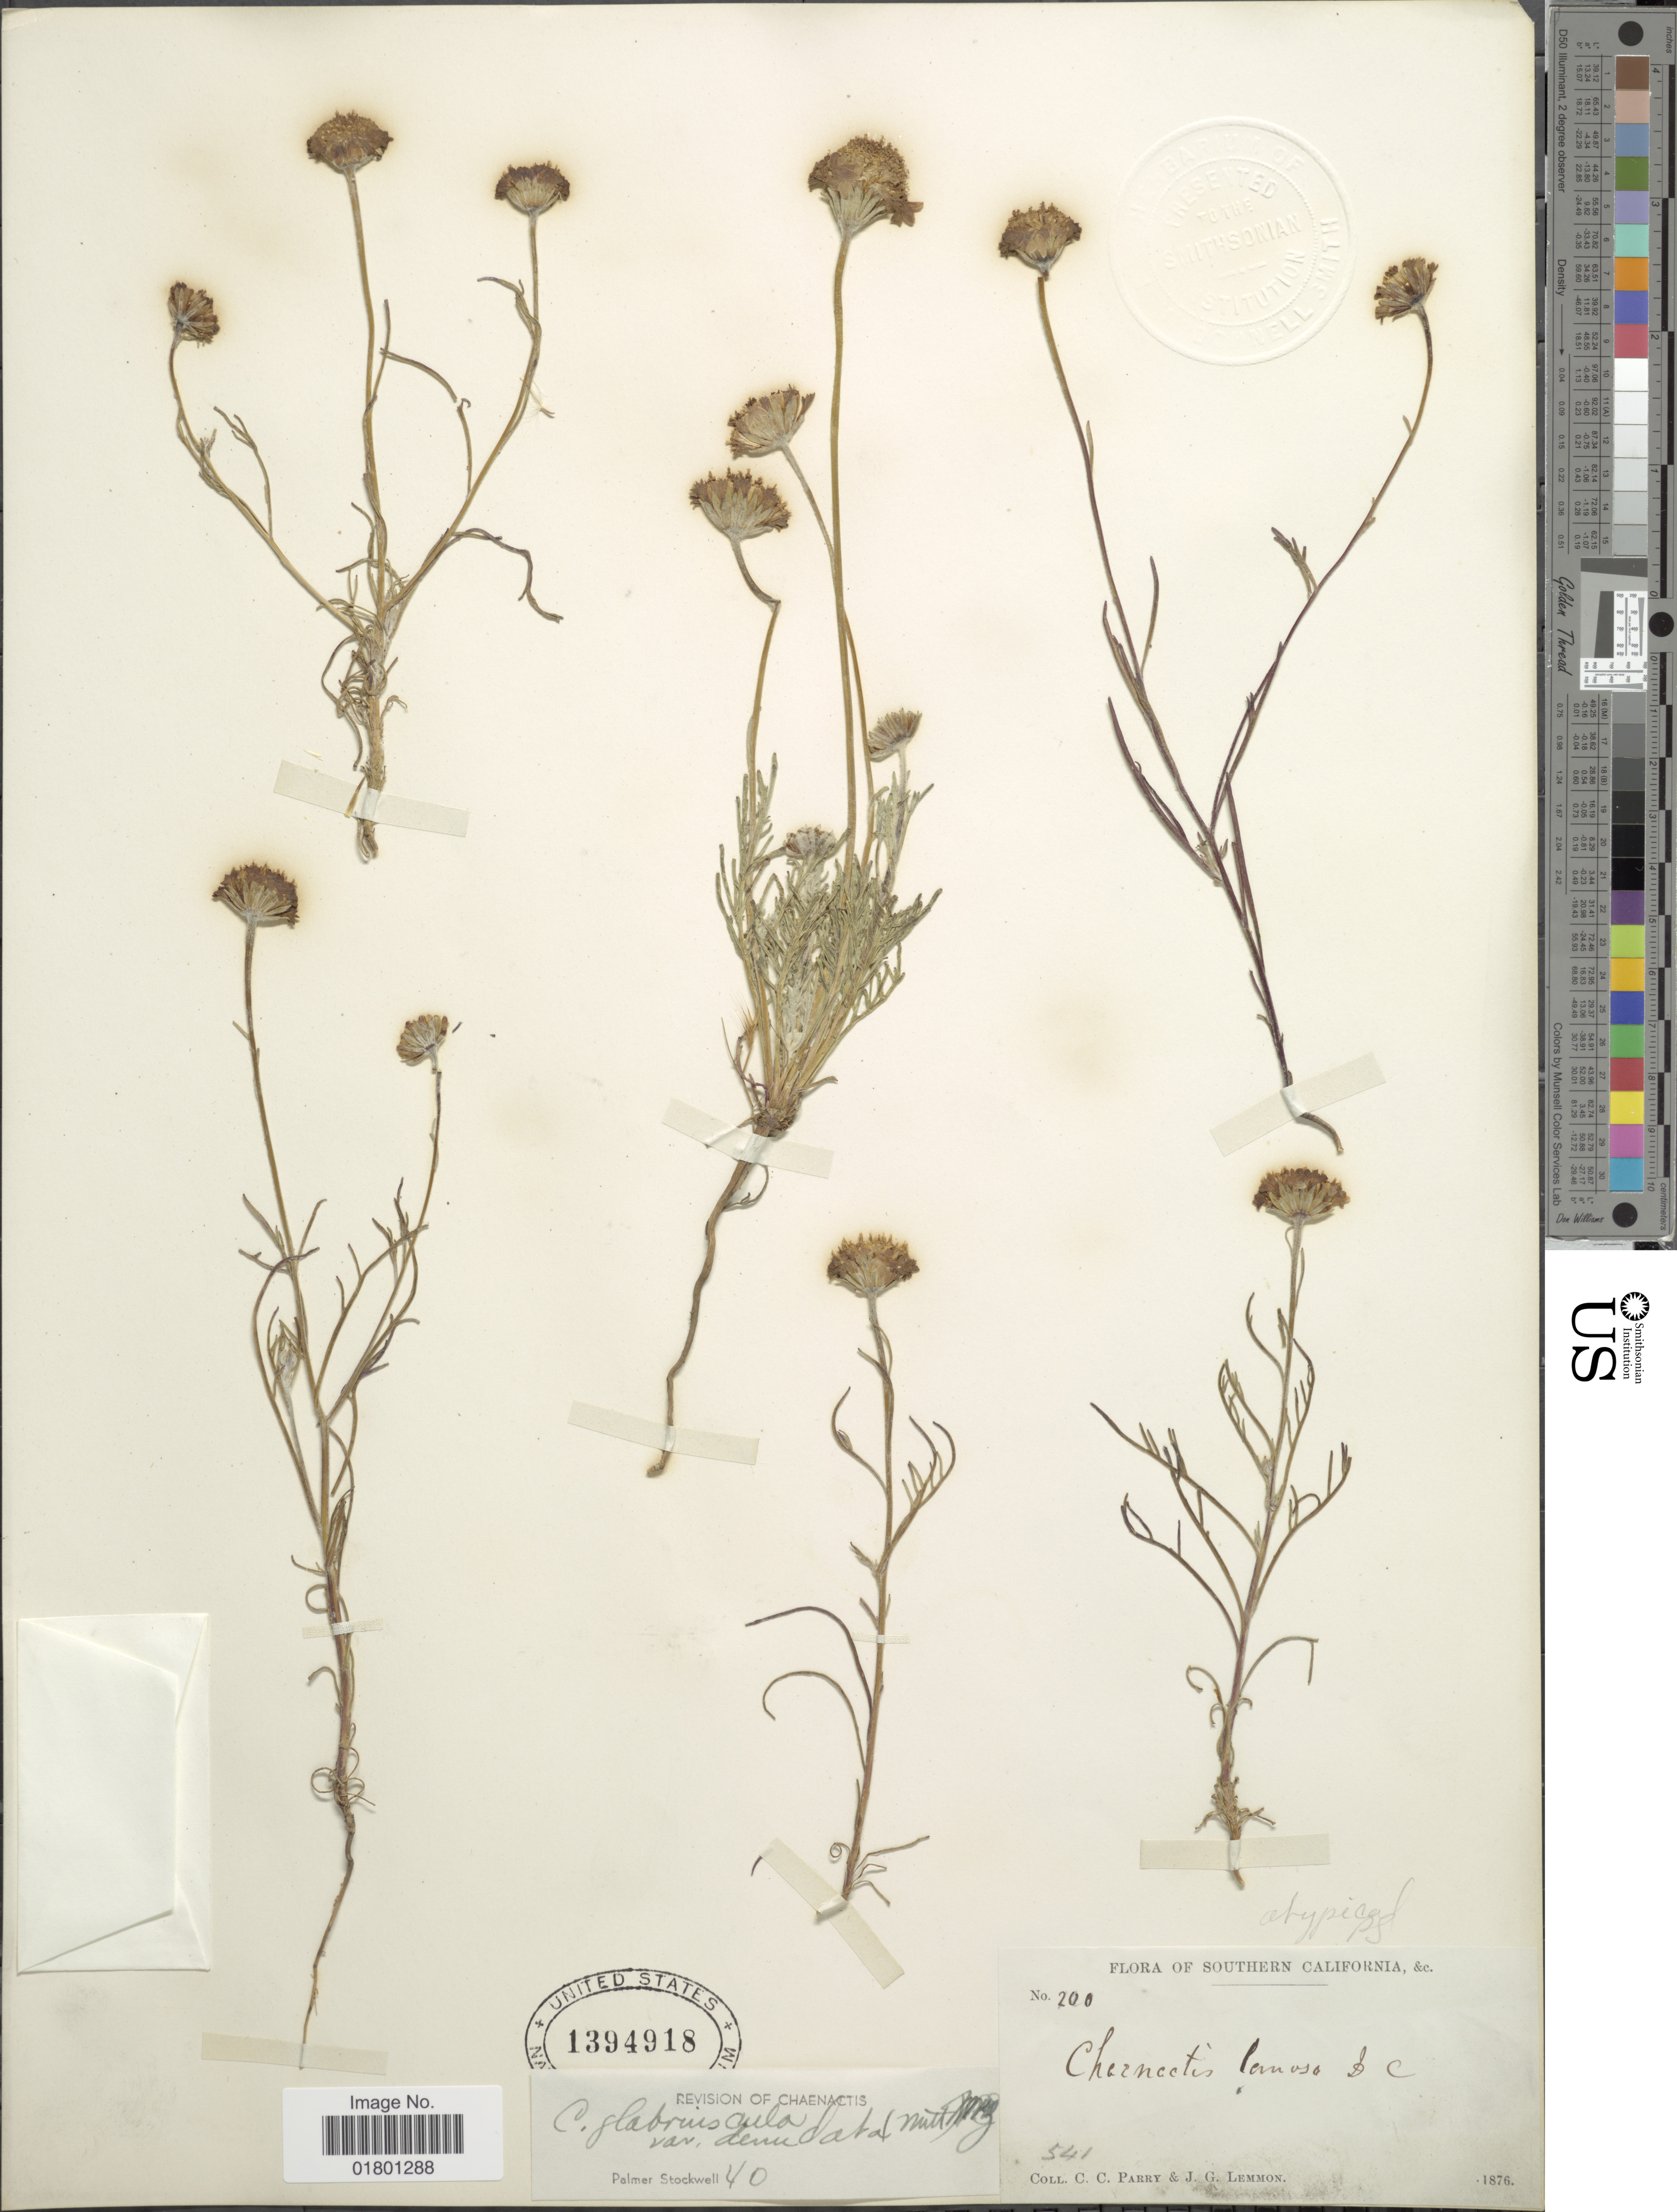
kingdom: Plantae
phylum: Tracheophyta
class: Magnoliopsida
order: Asterales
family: Asteraceae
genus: Chaenactis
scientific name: Chaenactis glabriuscula var. denudata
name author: (Nutt.) Munz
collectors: C. C. Parry & J. Lemmon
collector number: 200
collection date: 1876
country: United States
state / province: California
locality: Southern California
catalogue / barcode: US 1394918